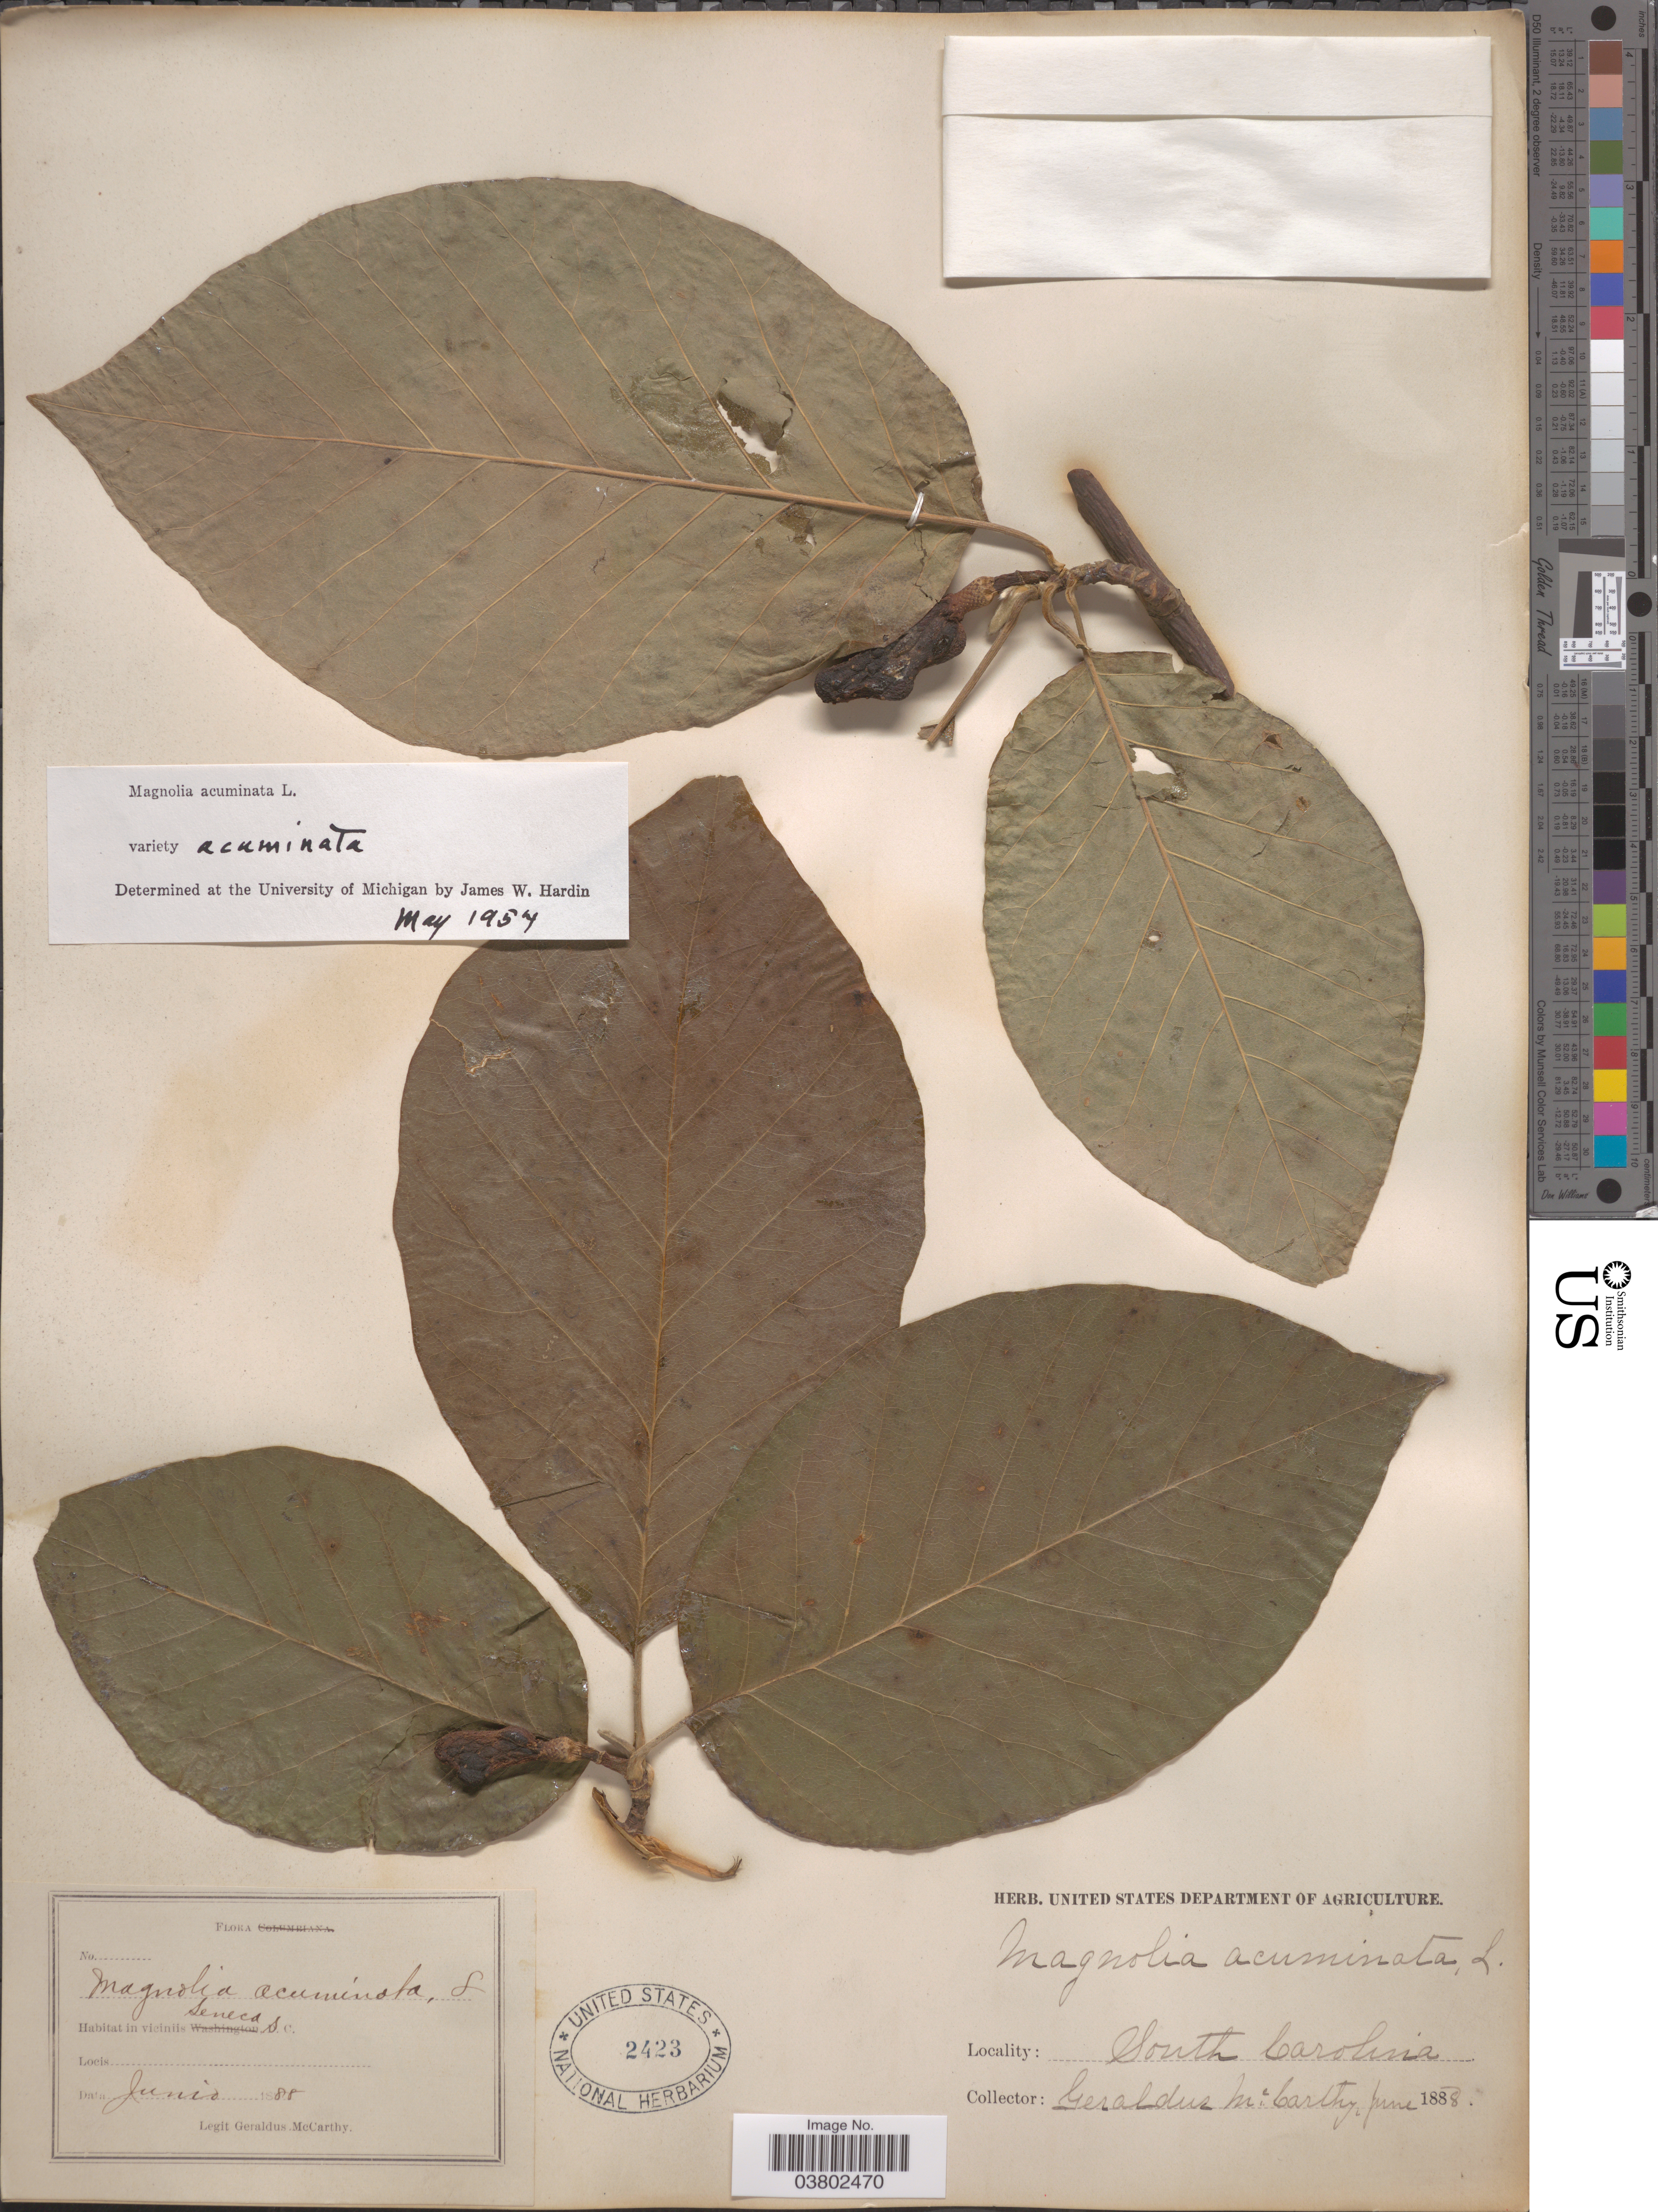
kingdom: Plantae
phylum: Tracheophyta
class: Magnoliopsida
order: Magnoliales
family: Magnoliaceae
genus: Magnolia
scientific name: Magnolia acuminata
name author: (L.) L.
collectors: M. McCarthy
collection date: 1888-06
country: United States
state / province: South Carolina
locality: In viciniis Seneca.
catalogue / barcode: US 2423